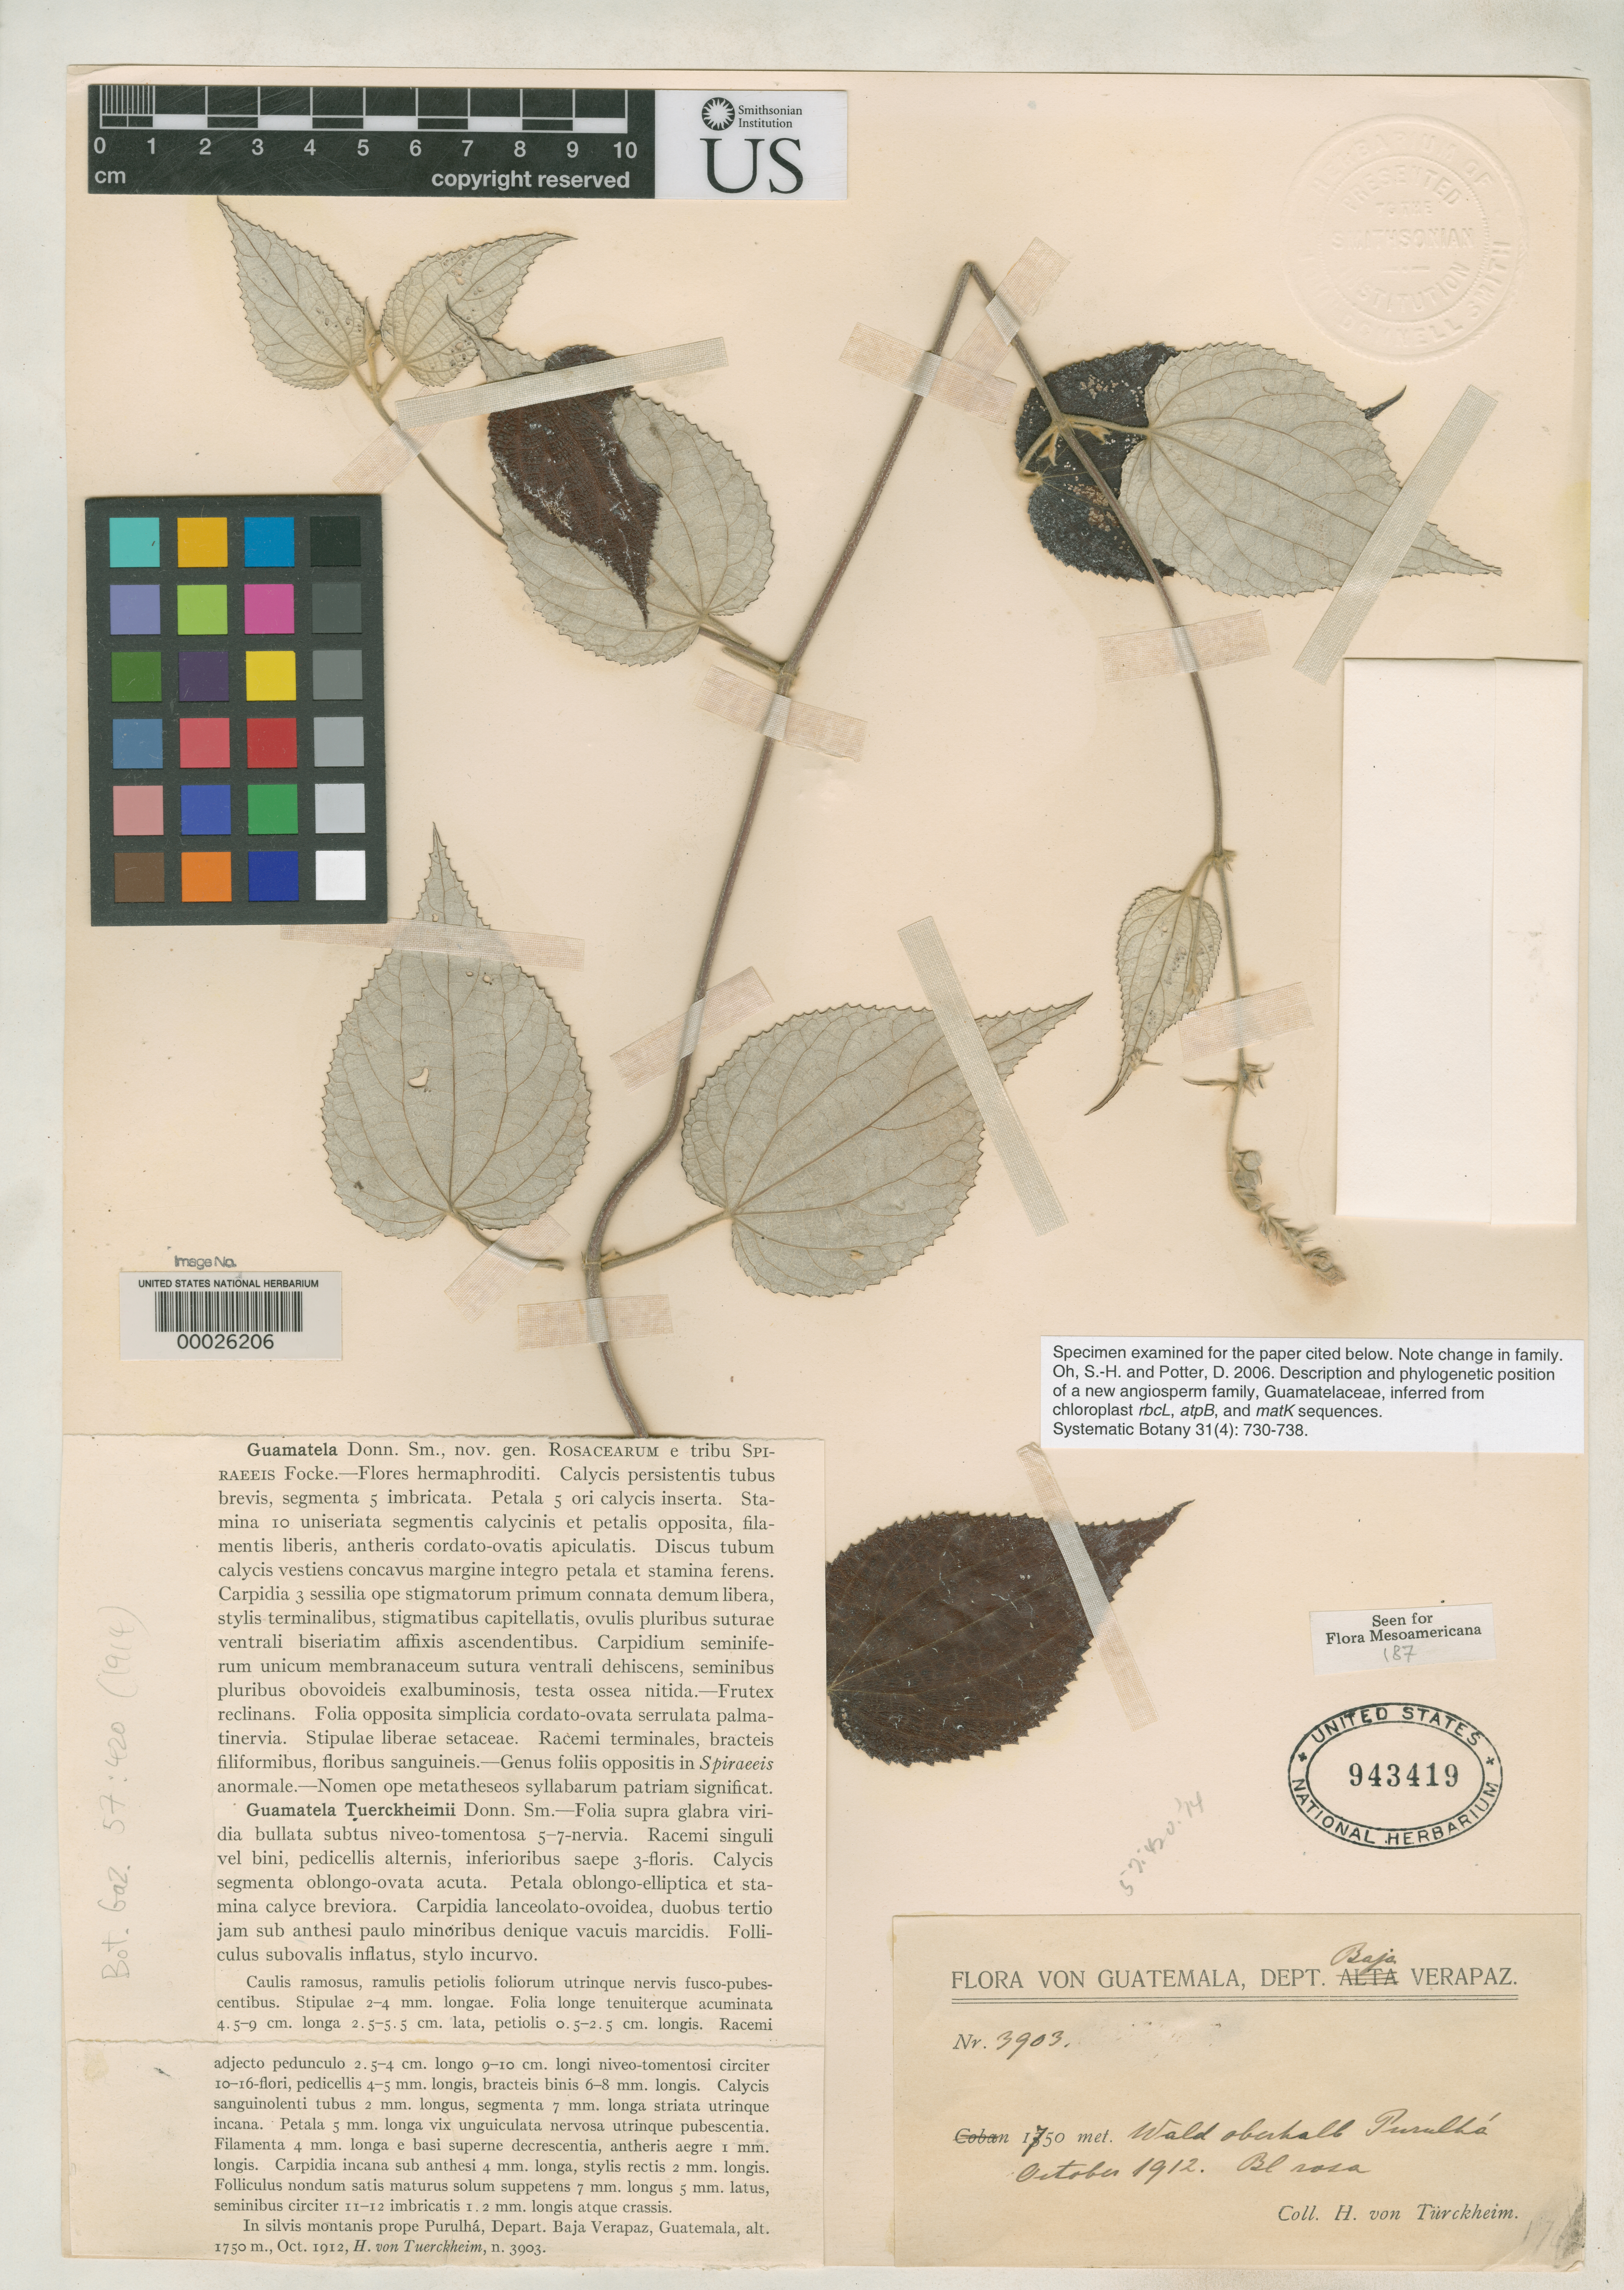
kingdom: Plantae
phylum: Tracheophyta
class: Magnoliopsida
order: Crossosomatales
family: Guamatelaceae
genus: Guamatela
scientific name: Guamatela tuerckheimii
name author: Donn. Sm.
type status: Type Collection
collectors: H. von Türckheim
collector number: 3903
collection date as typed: Oct 1912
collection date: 1912-10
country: Guatemala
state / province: Baja Verapaz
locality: Near Purulhá.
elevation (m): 1750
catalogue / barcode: US 943419